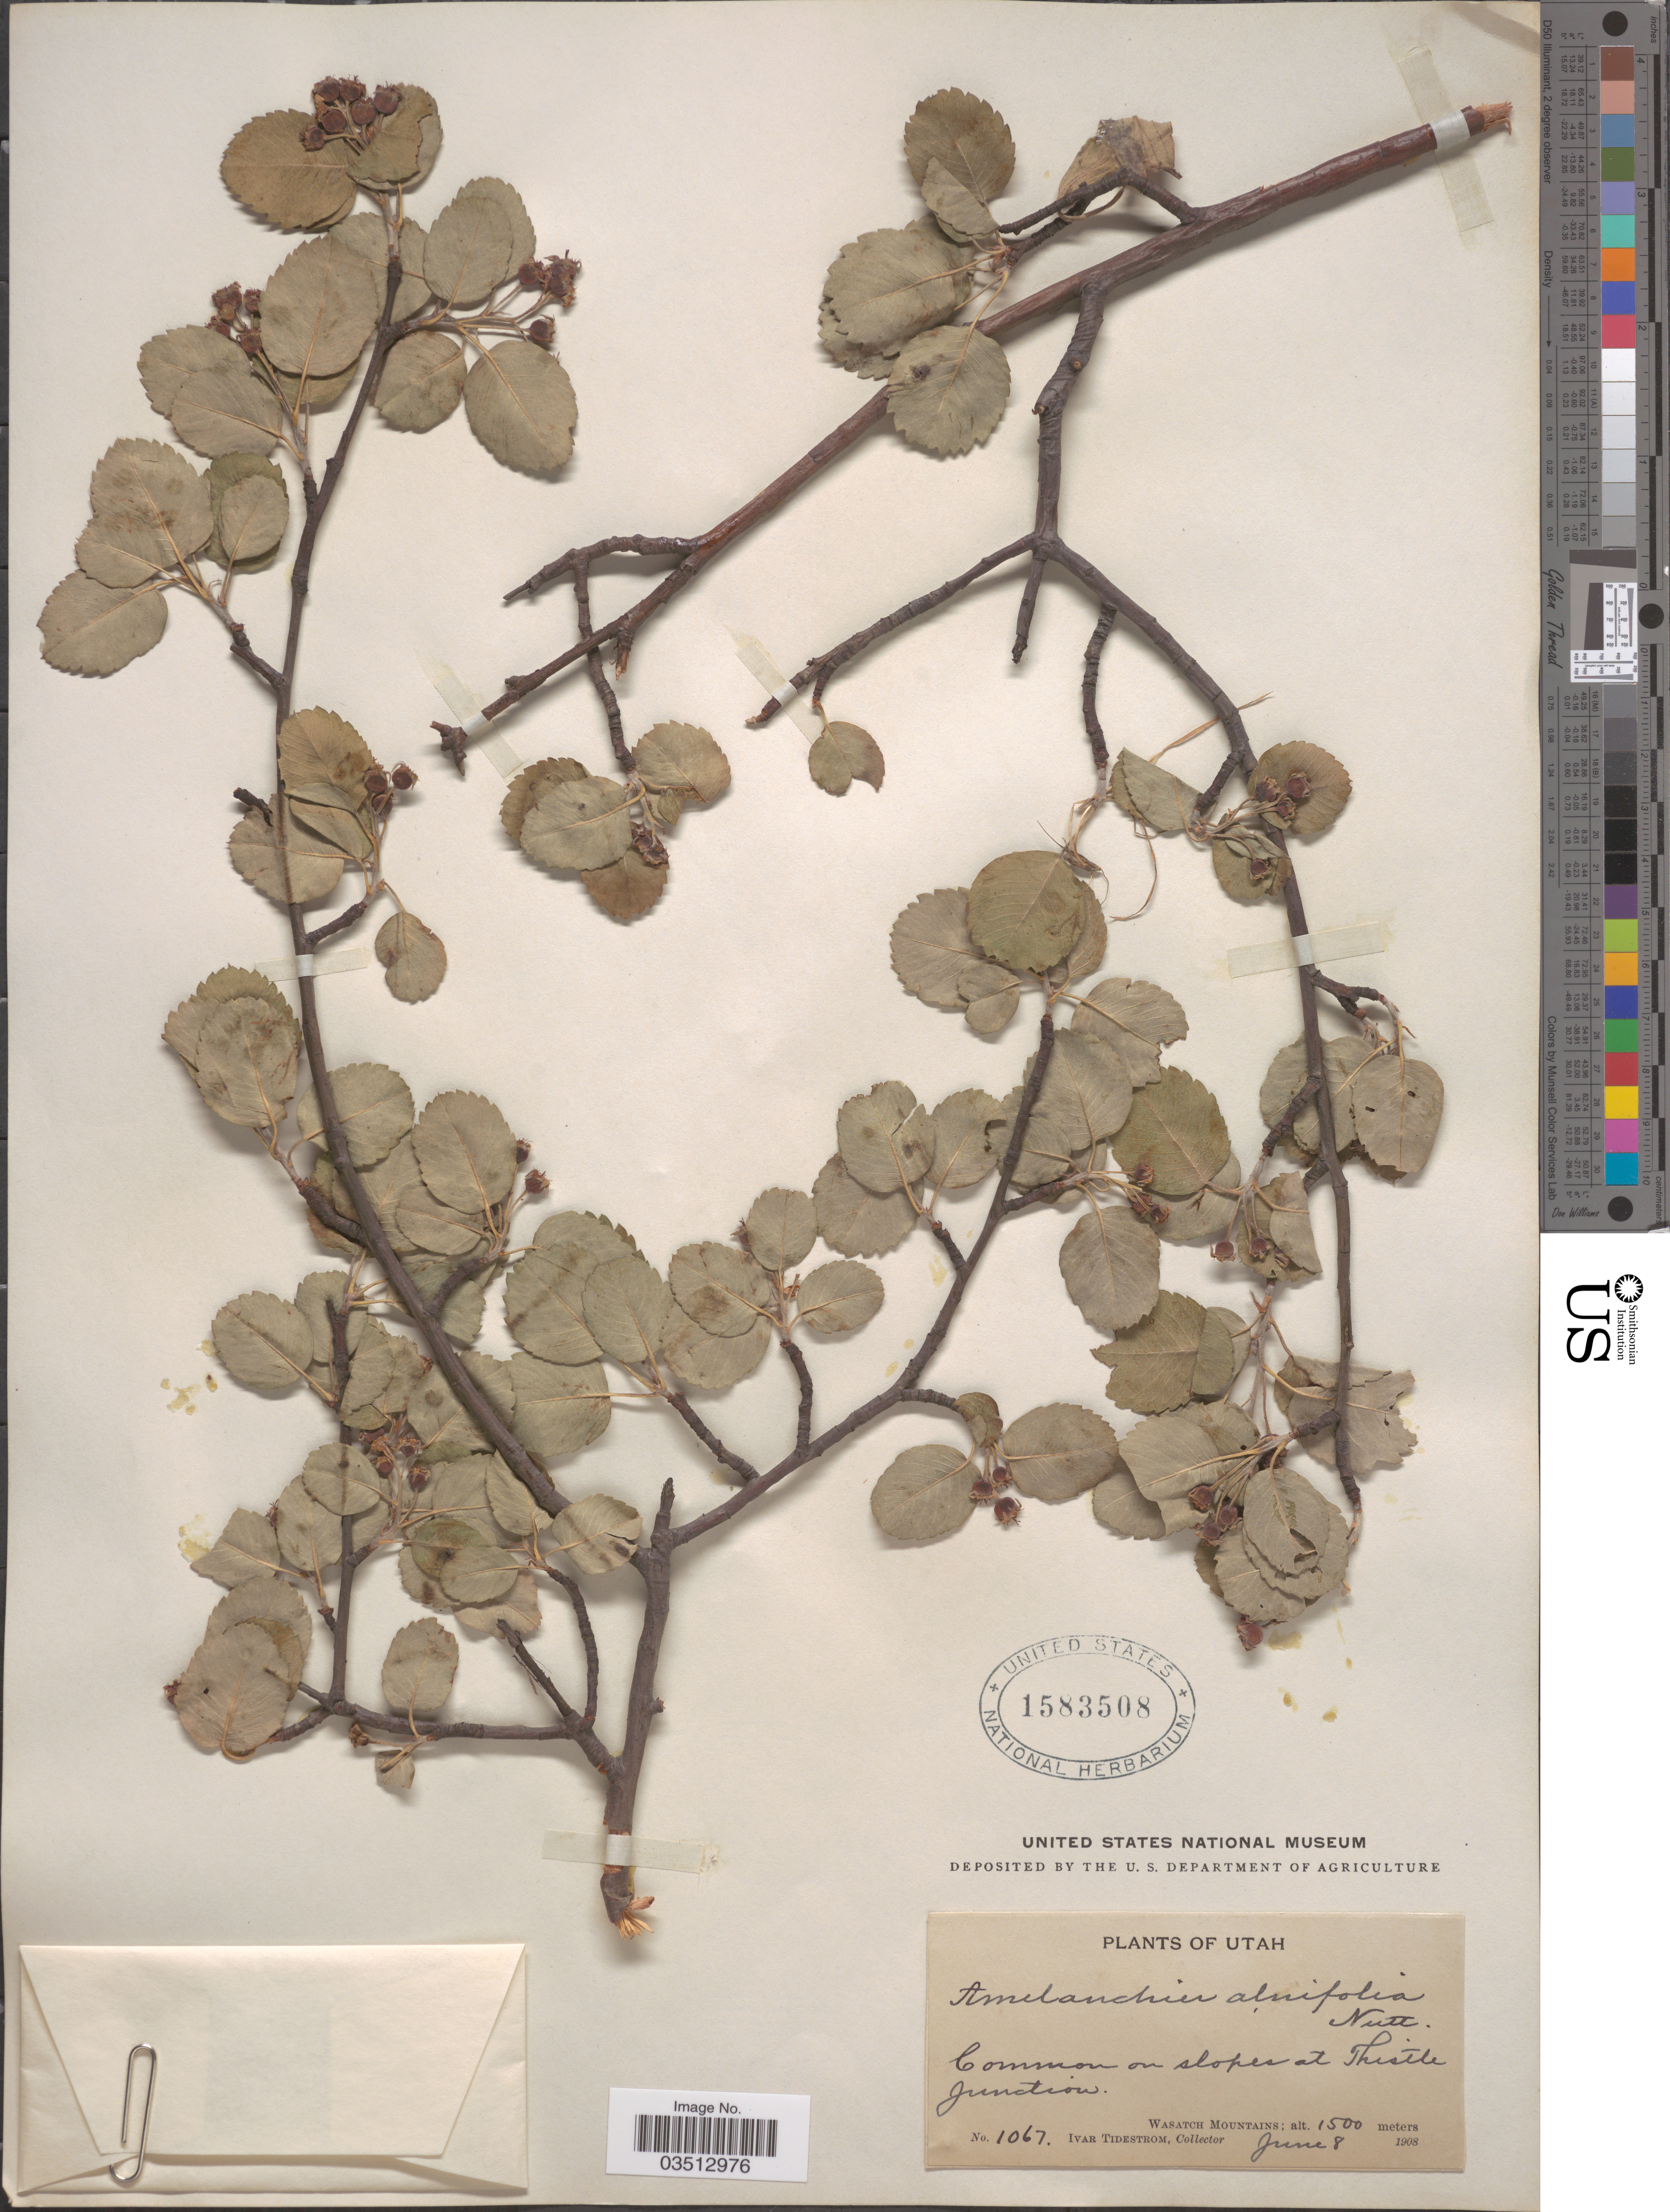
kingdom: Plantae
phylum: Tracheophyta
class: Magnoliopsida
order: Rosales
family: Rosaceae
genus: Amelanchier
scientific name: Amelanchier sp.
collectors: I. F. Tidestrom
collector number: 1067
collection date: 1908-06-08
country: United States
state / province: Utah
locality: Slopes at Thistle Junction. Wasatch Mountains.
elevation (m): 1500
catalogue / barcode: US 1583508